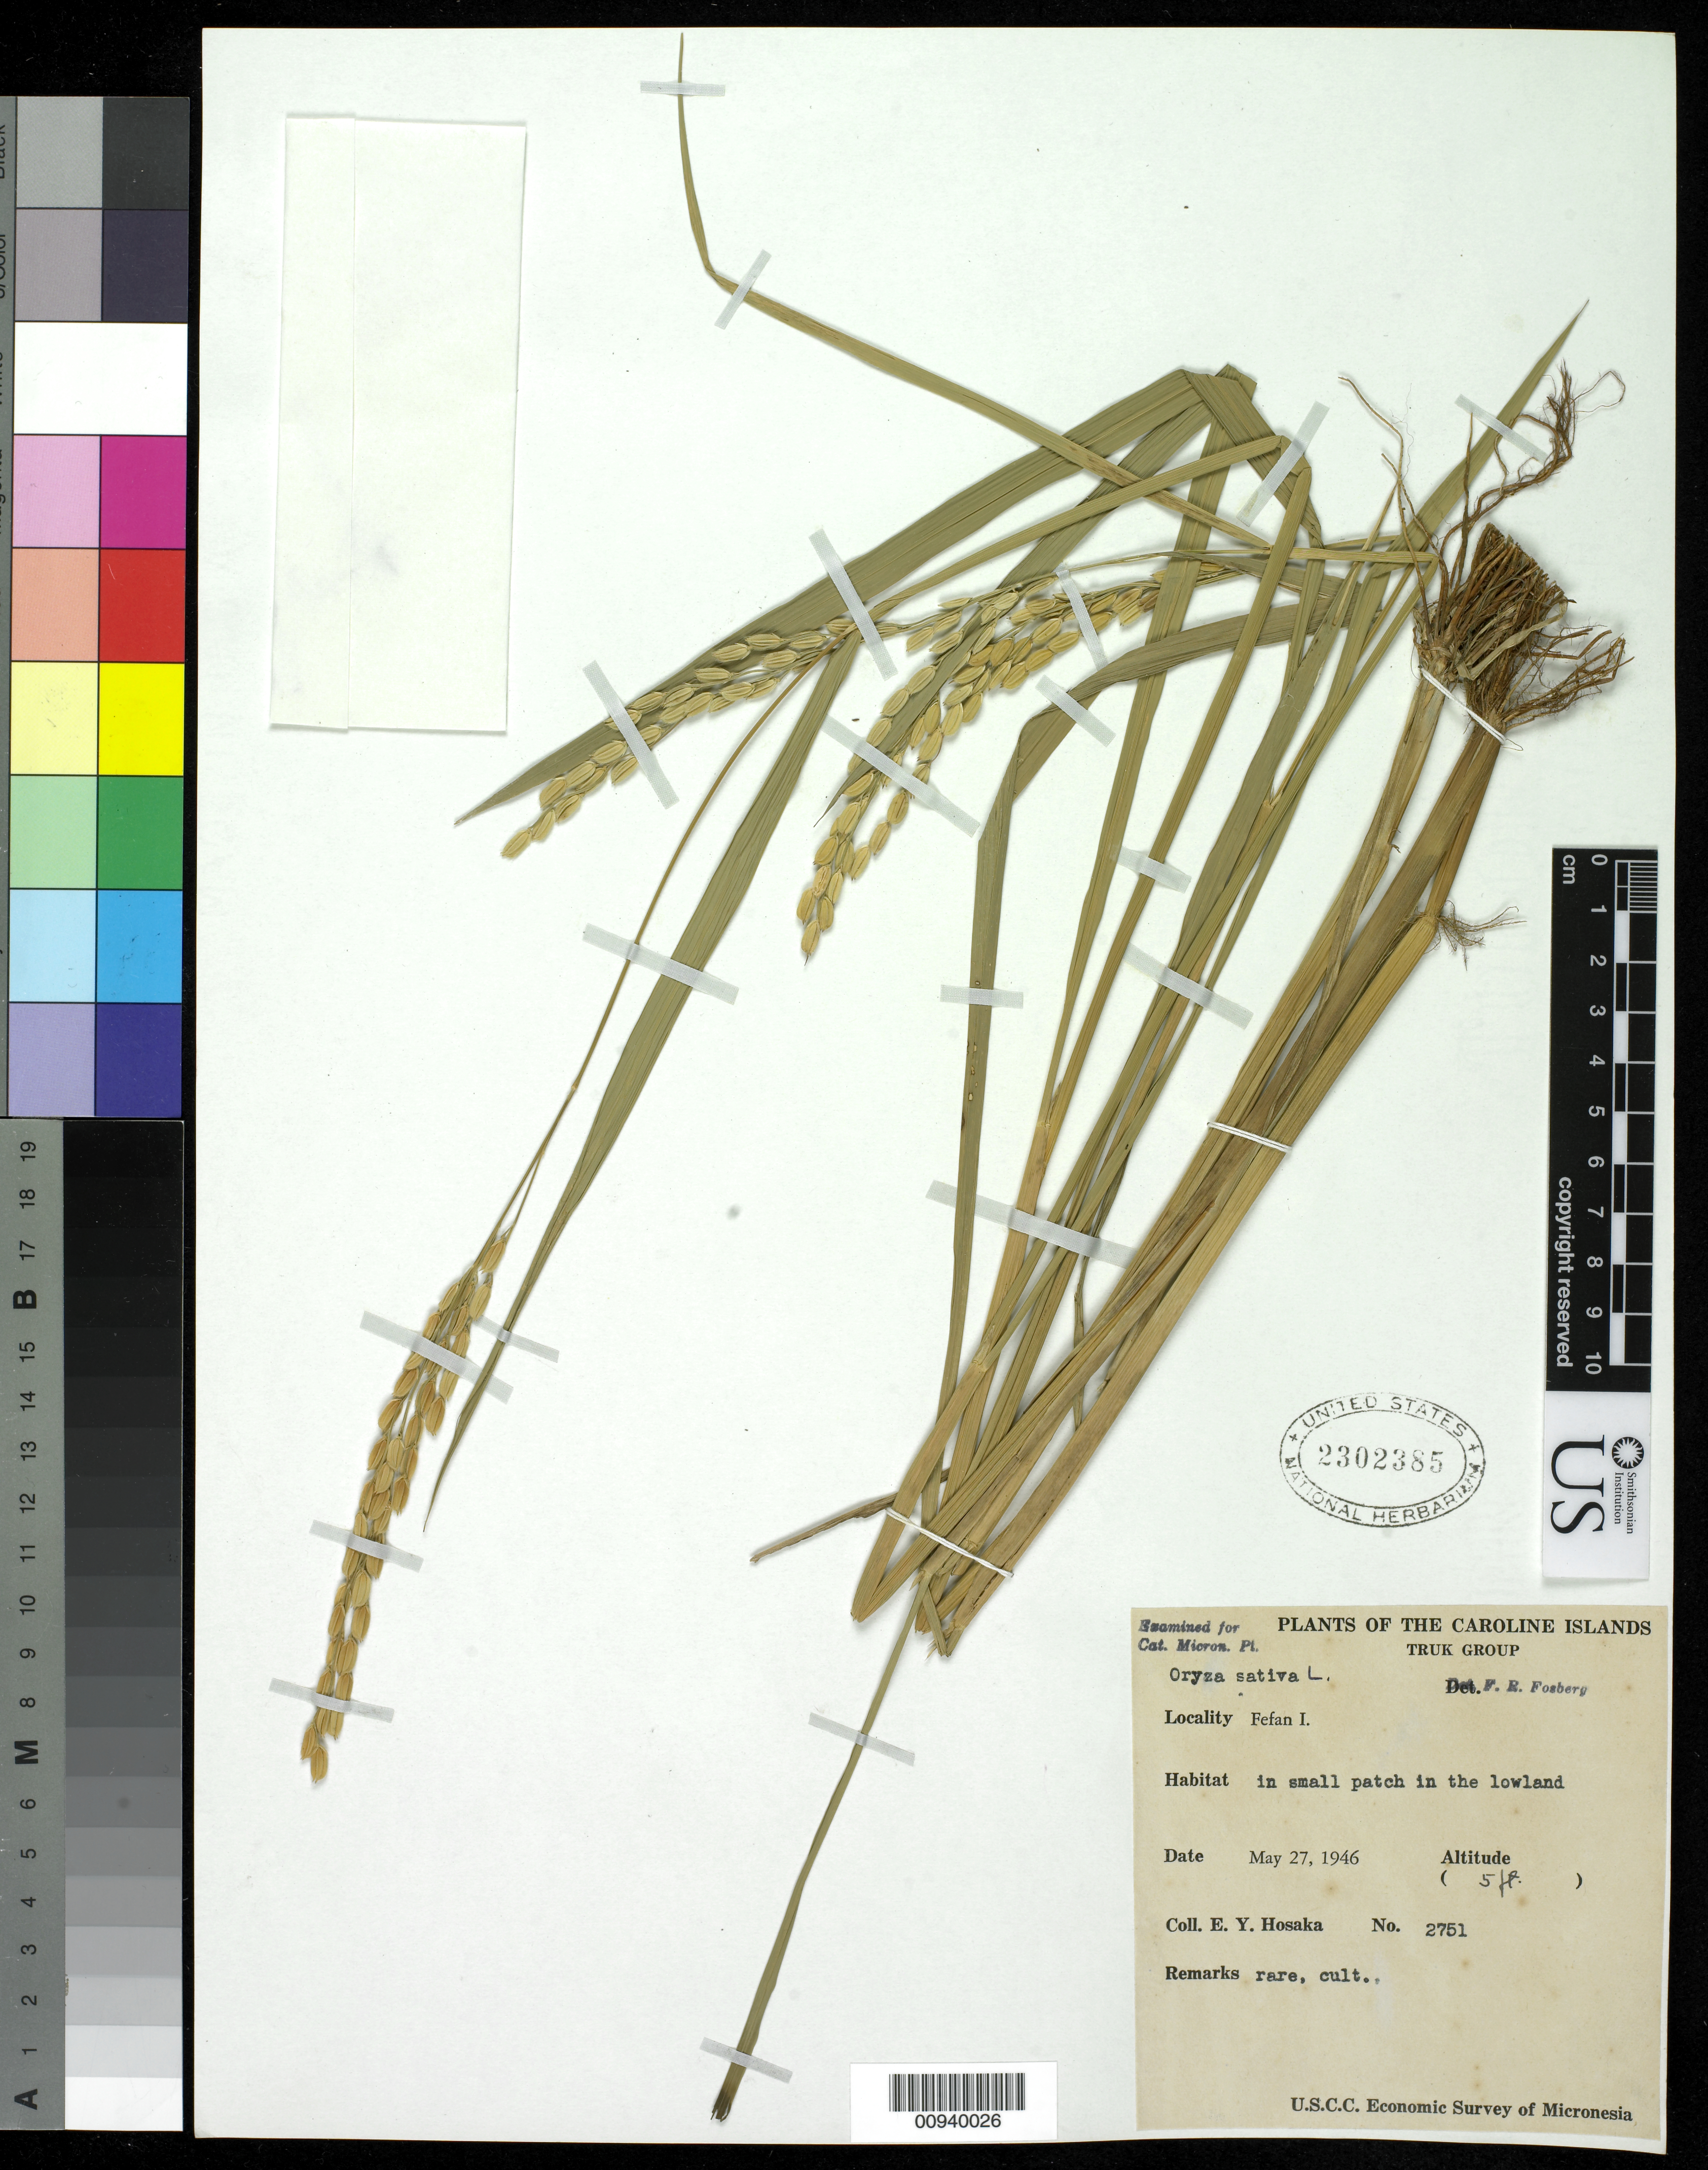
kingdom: Plantae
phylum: Tracheophyta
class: Liliopsida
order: Poales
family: Poaceae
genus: Oryza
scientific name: Oryza sativa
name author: L.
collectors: E. Y. Hosaka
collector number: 2751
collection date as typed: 27 May 1946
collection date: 1946-05-27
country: Micronesia, Federated States of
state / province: Truk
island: Fefan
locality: in small patch in the lowland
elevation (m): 2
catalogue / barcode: US 2302385